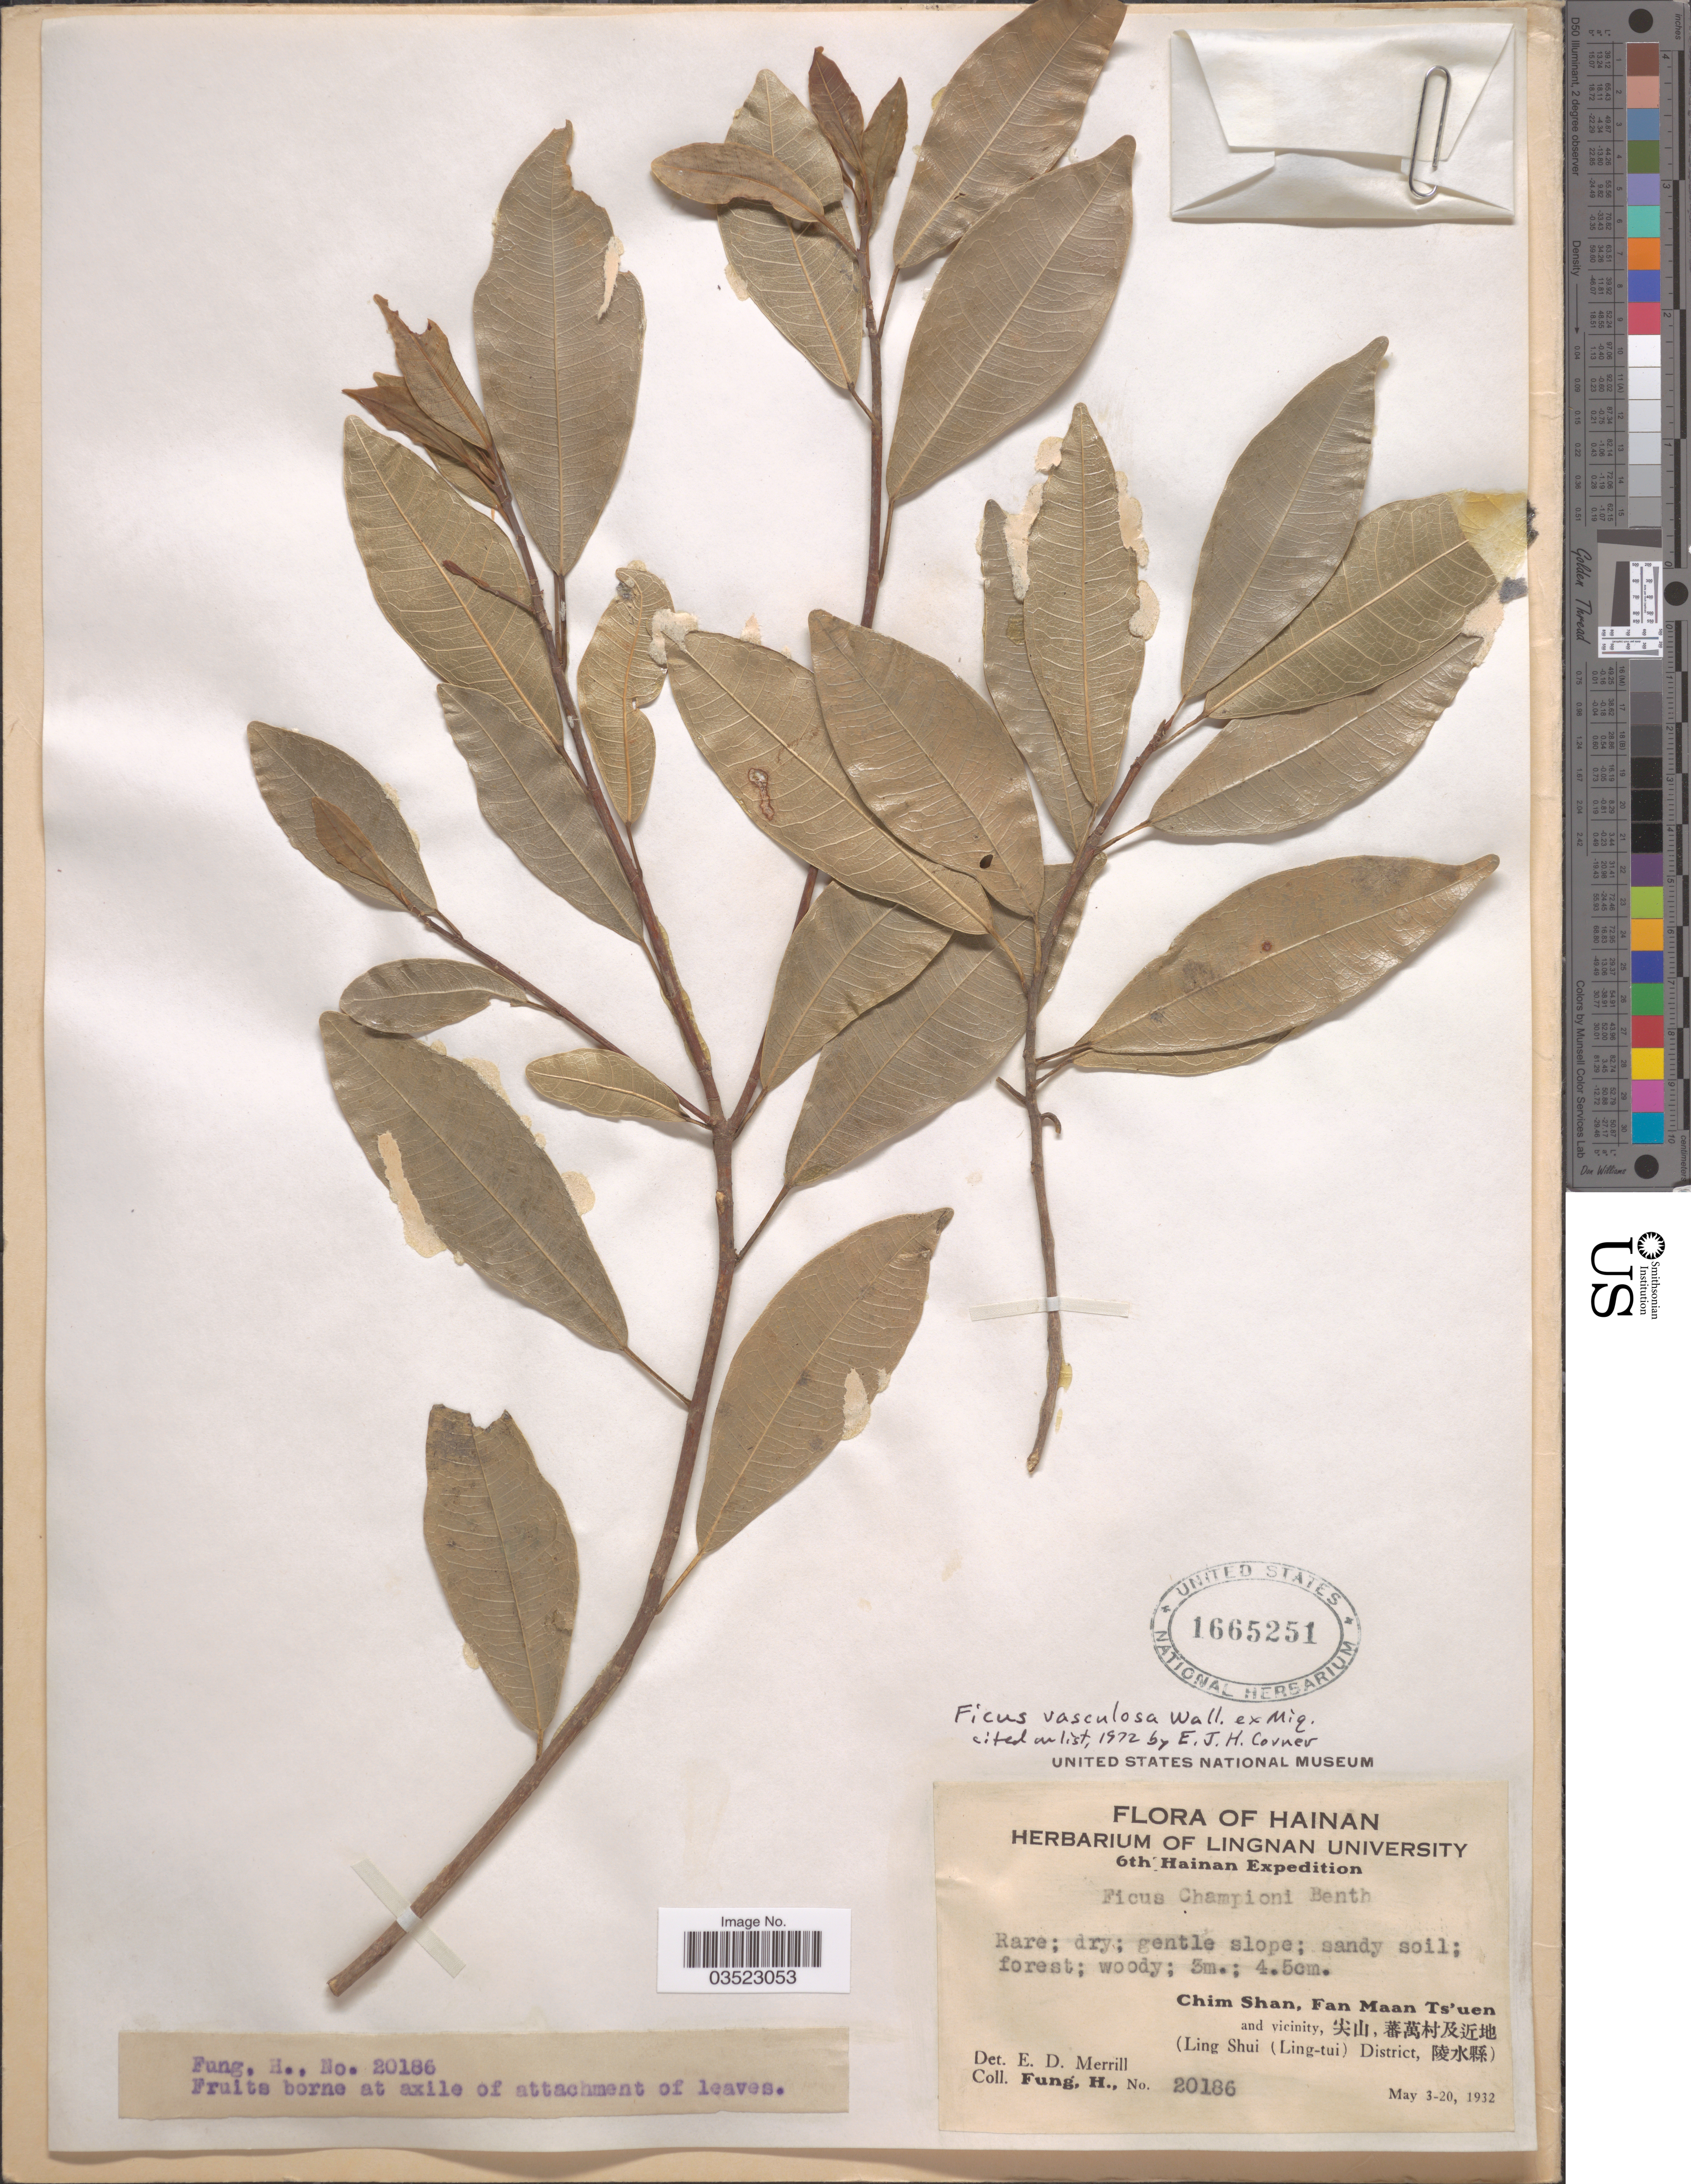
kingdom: Plantae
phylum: Tracheophyta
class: Magnoliopsida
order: Rosales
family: Moraceae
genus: Ficus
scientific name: Ficus vasculosa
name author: Wall. ex Miq.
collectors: H. Fung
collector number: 20186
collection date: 1932-05-03/1932-05-20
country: China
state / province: Hainan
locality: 6th Hainan Expedition. Chim Shan, Fan Maan Ts'uen and vicinity, X. (Ling Shui (Ling-tui) District, X).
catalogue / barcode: US 1665251